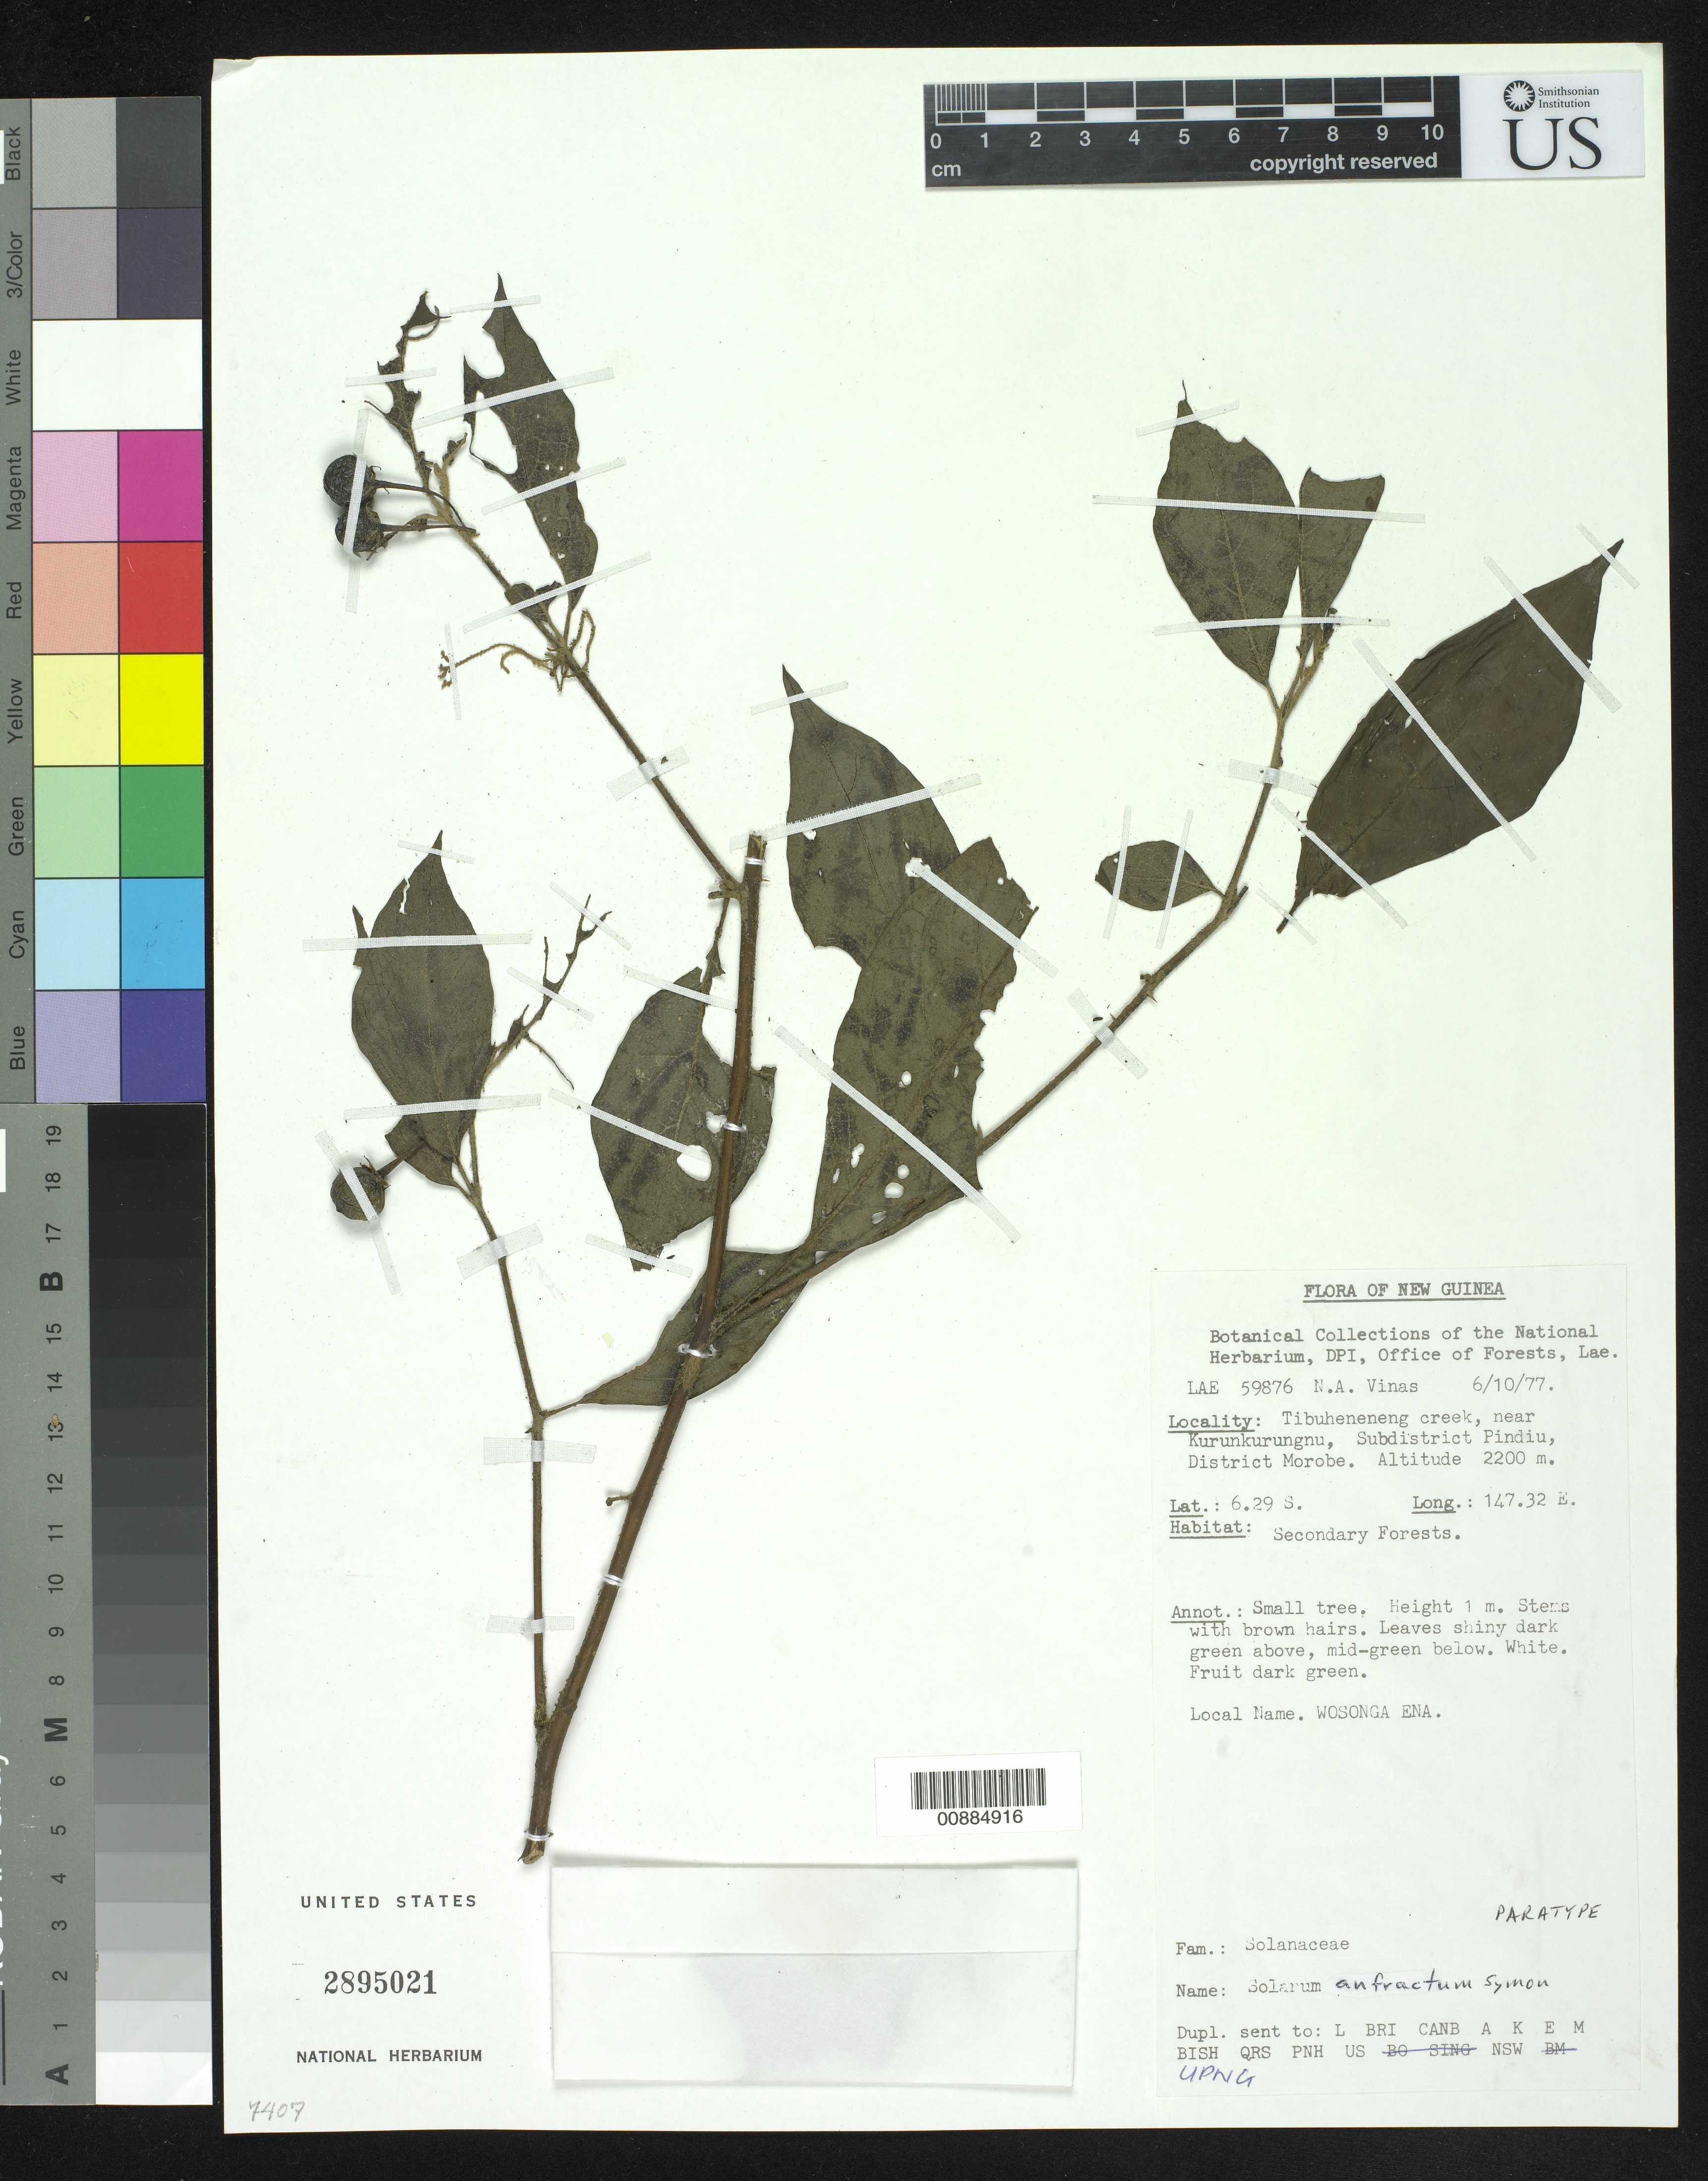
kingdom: Plantae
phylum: Tracheophyta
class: Magnoliopsida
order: Solanales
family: Solanaceae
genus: Solanum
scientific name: Solanum anfractum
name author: Symon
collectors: N. Vinas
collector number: LAE 59876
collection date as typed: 06 Oct 1977 or 10 Jun 1977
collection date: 1977-06-10 or 1977-10-06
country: Papua New Guinea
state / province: Morobe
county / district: Pindiu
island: New Guinea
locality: Near Nurunkurungnu, Tibuheneneng creek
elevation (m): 2200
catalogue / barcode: US 2895021